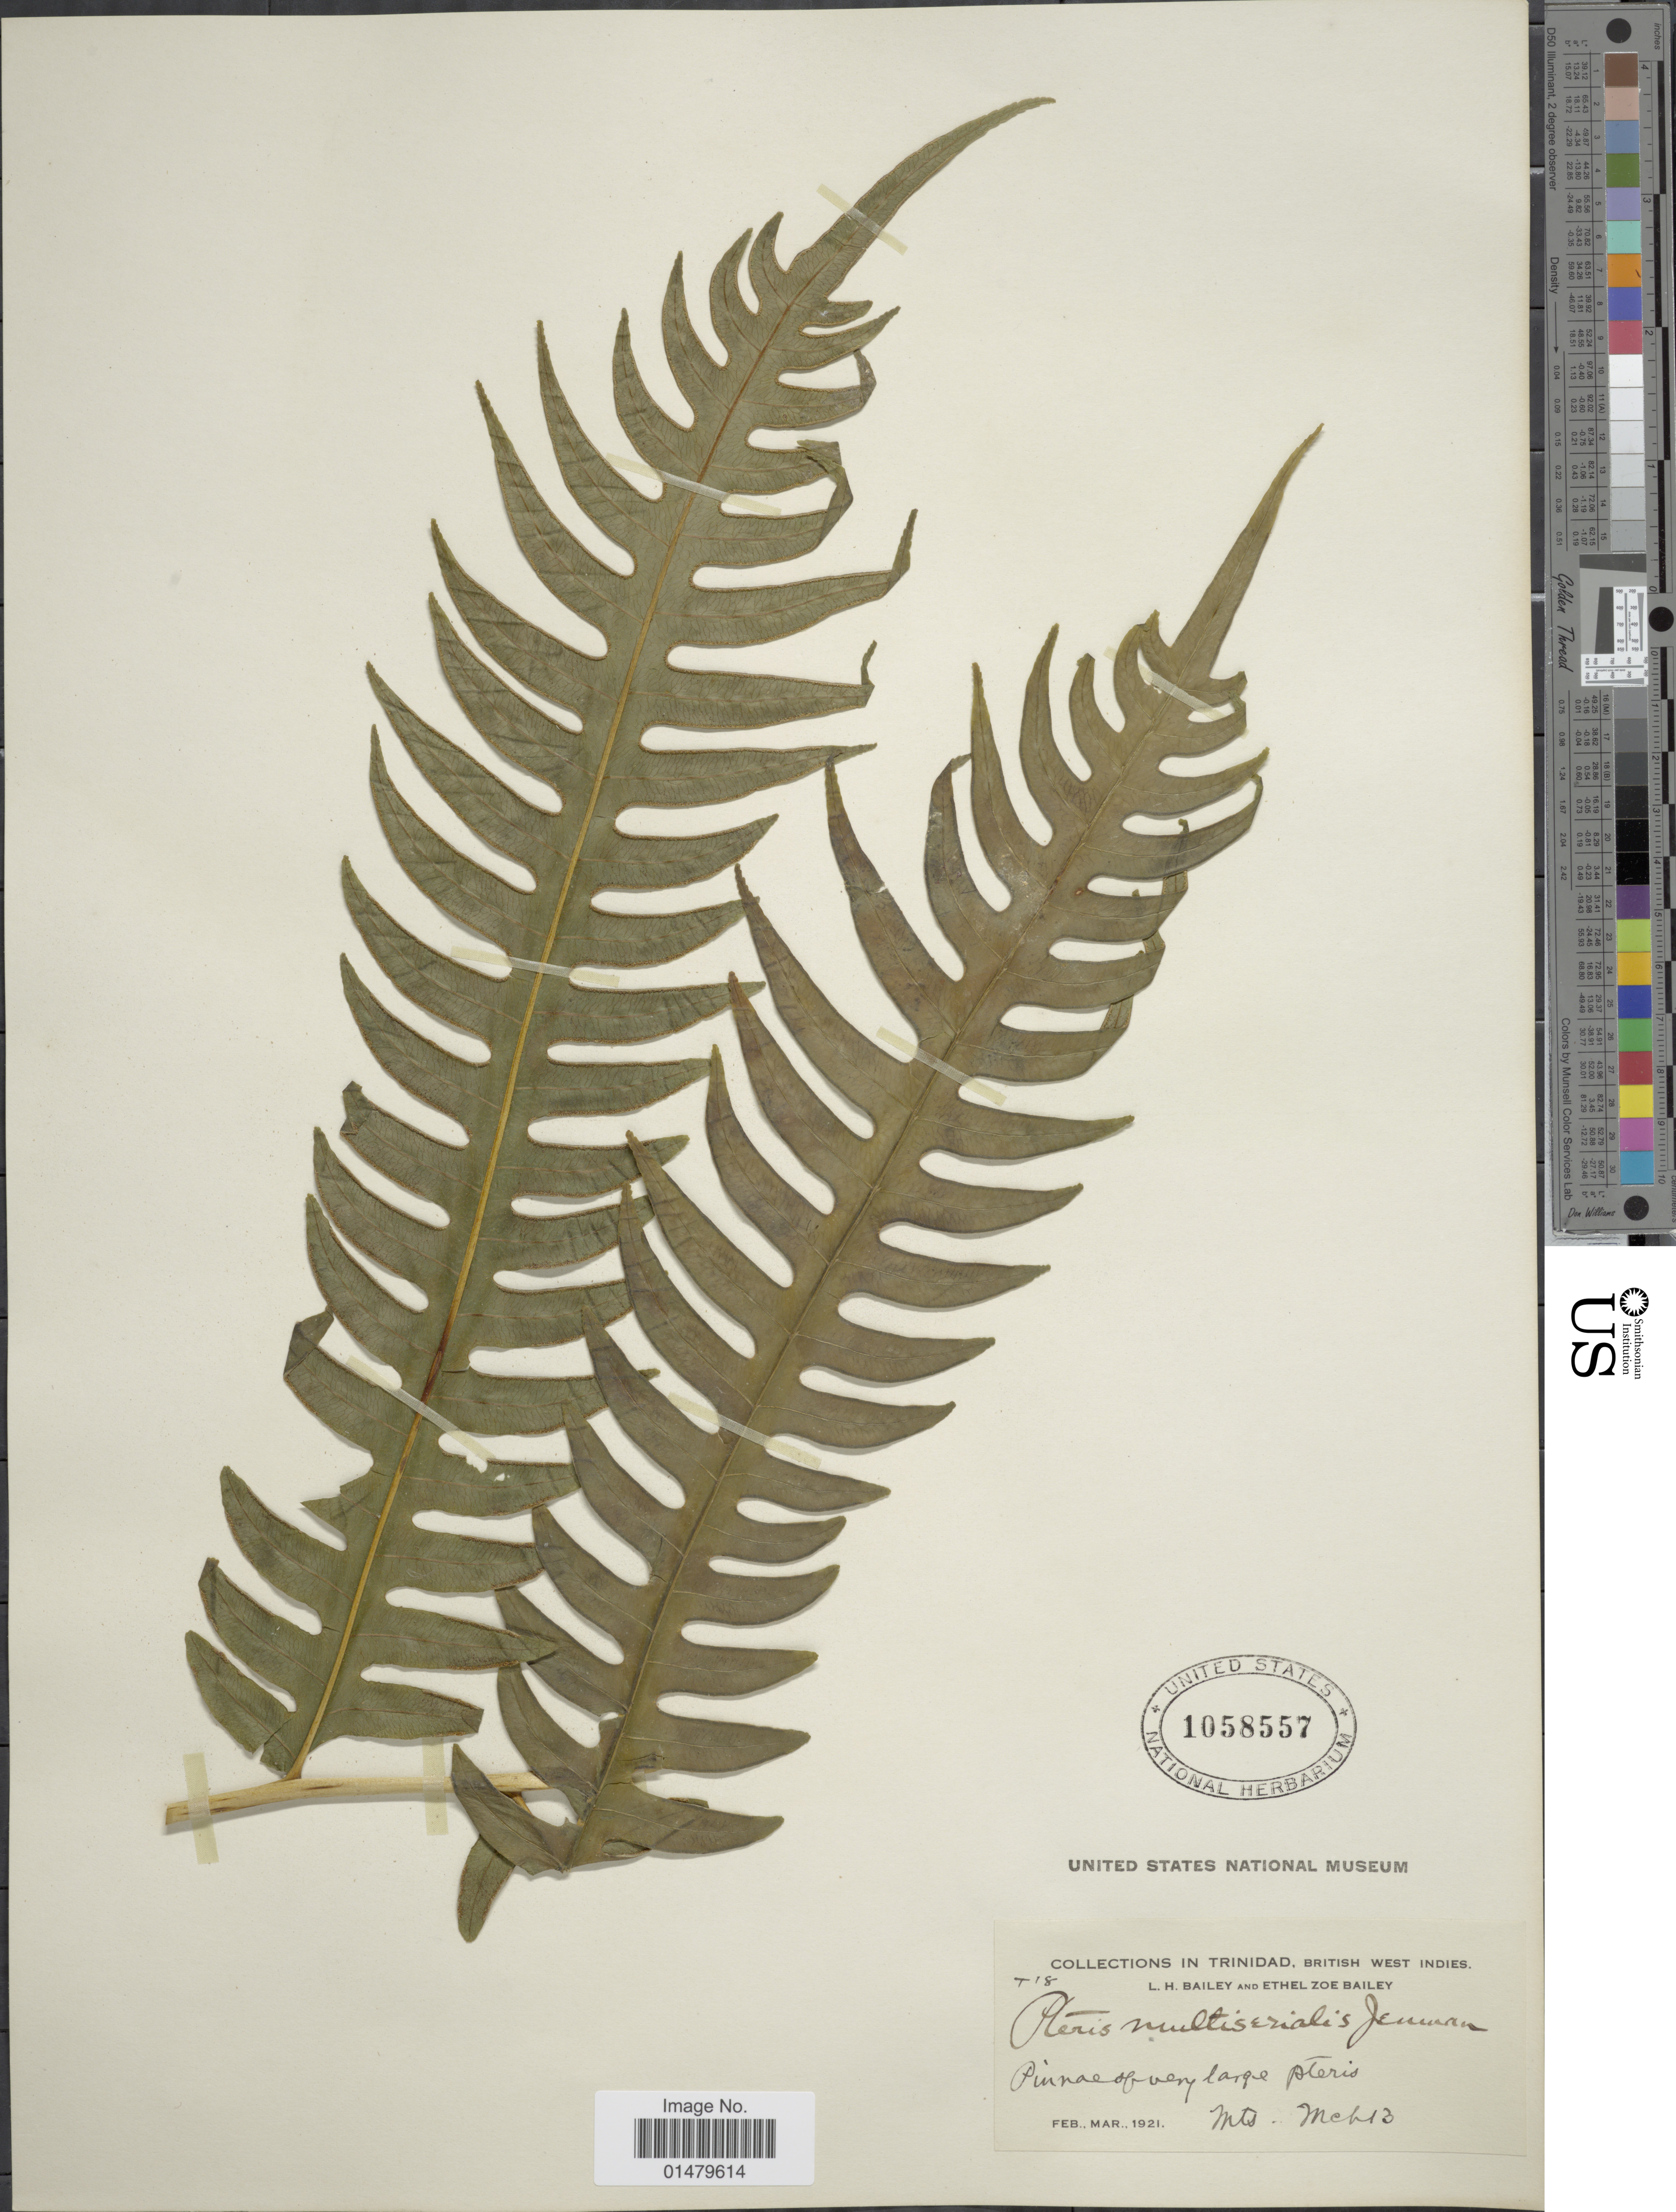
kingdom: Plantae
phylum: Tracheophyta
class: Polypodiopsida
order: Polypodiales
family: Pteridaceae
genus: Pteris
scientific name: Pteris multiserialis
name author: Jenman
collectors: L. H. Bailey & E. Z. Bailey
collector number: T18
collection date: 1921-02/1921-03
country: Trinidad and Tobago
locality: Trinidad, British West Indies. Mts. Mechtb. [interpreted]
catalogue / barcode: US 1058557